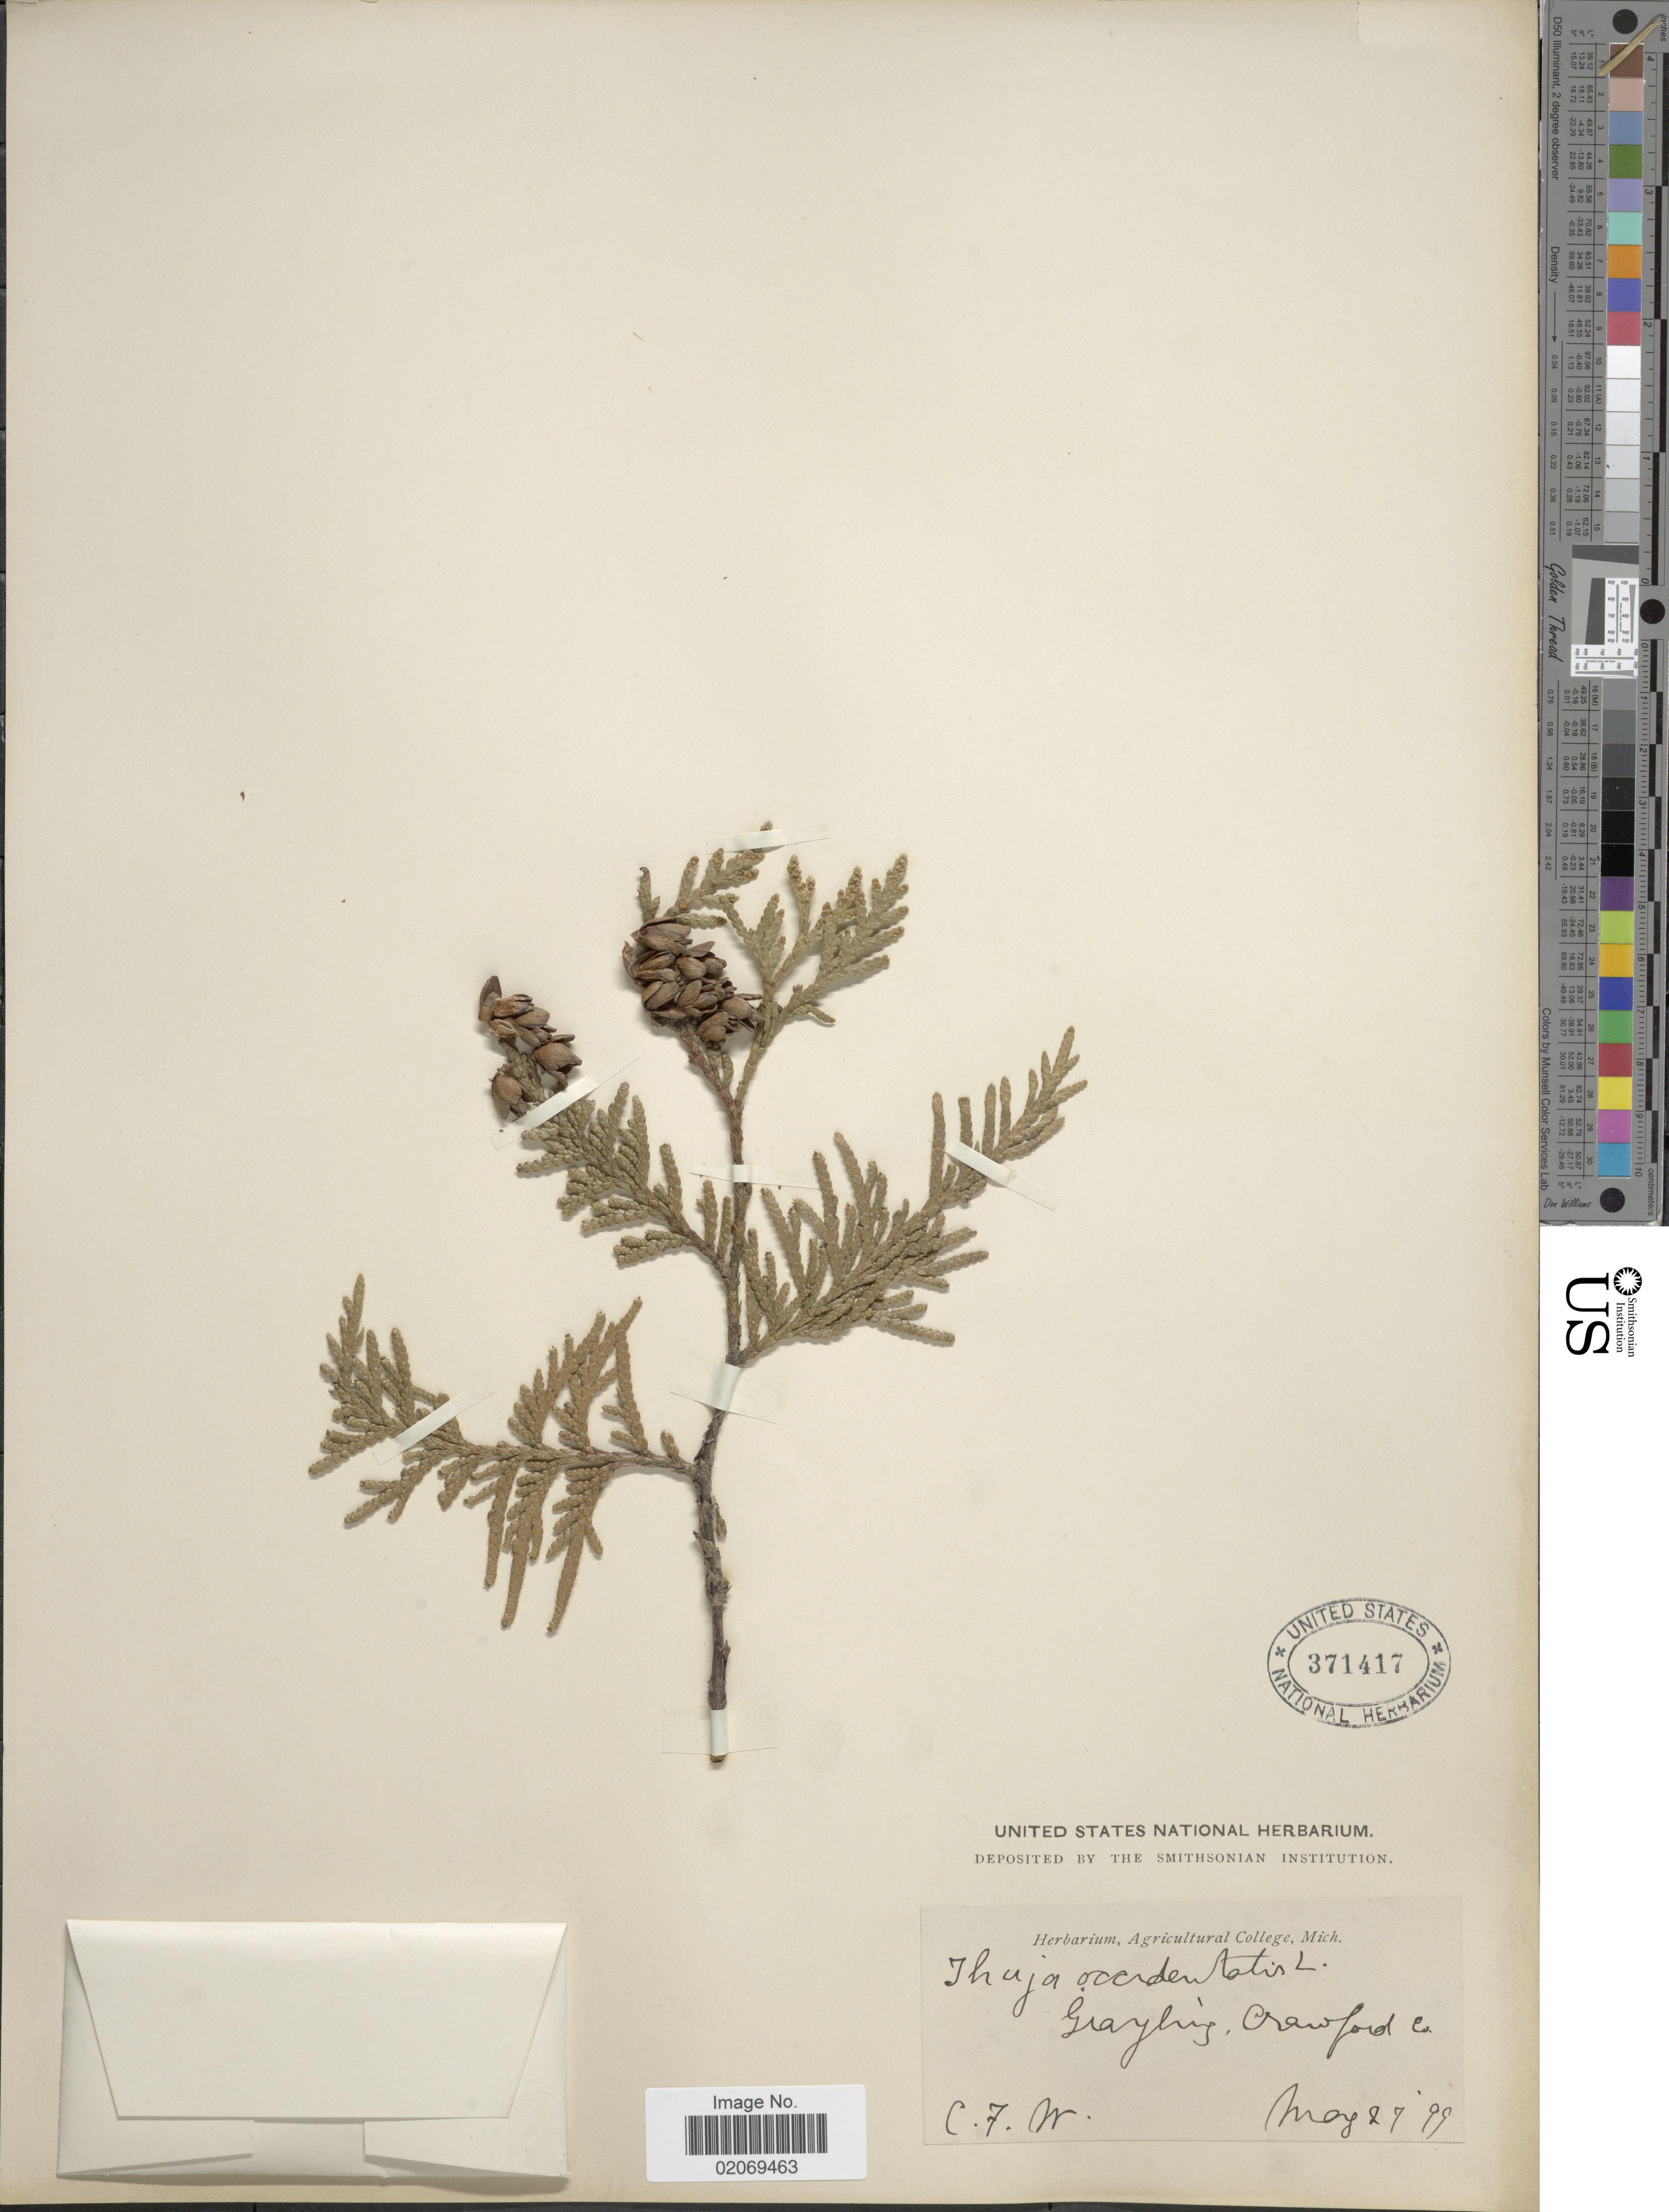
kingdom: Plantae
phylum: Tracheophyta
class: Pinopsida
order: Pinales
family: Cupressaceae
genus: Thuja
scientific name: Thuja occidentalis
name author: L.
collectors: C. J. Ward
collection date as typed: Transcribed d/m/y: 27/5/99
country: United States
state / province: Michigan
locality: Grayling, Crawford Co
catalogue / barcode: US 371417